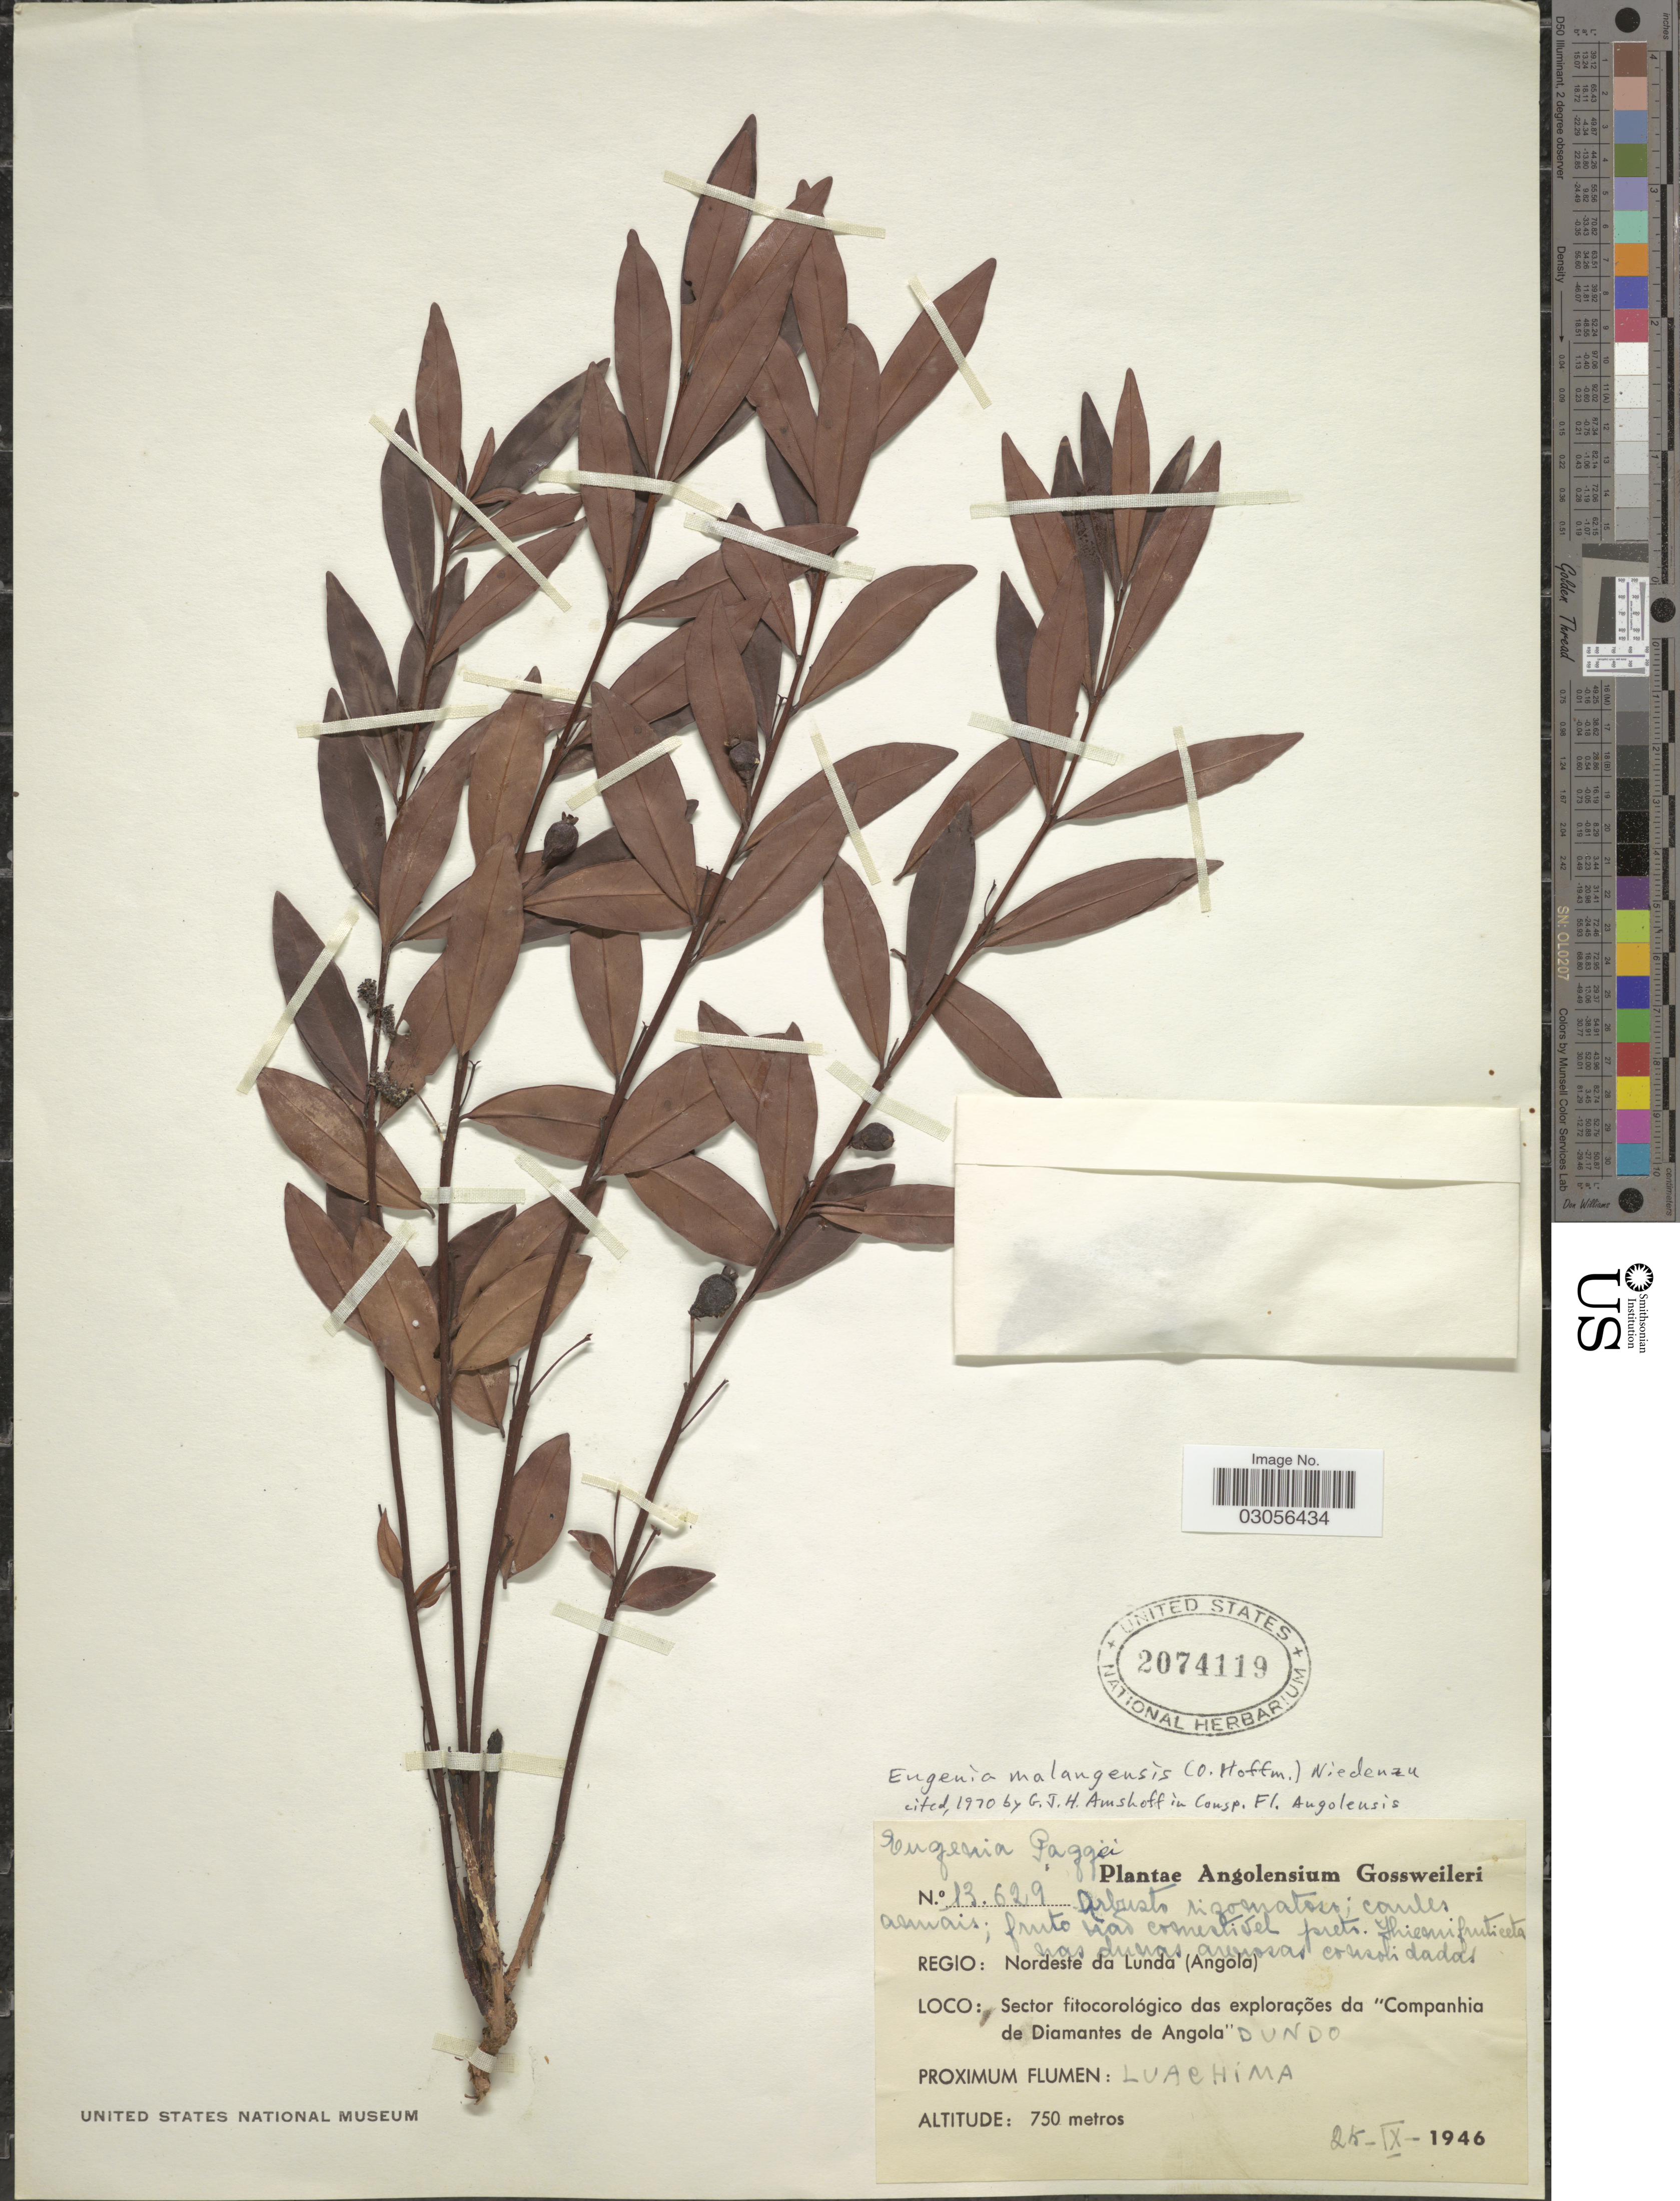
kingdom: Plantae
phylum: Tracheophyta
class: Magnoliopsida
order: Myrtales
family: Myrtaceae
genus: Eugenia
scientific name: Eugenia malangensis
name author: Urb. & Ekman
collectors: -. Gossweiler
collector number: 13629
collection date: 1946-09-25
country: Angola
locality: Regio: Nordeste da Lunda, Sector fitocorológico das exploraçoes da "Companhia de Diamantes de Angola" Dundo, Luachima.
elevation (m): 750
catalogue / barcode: US 2074119